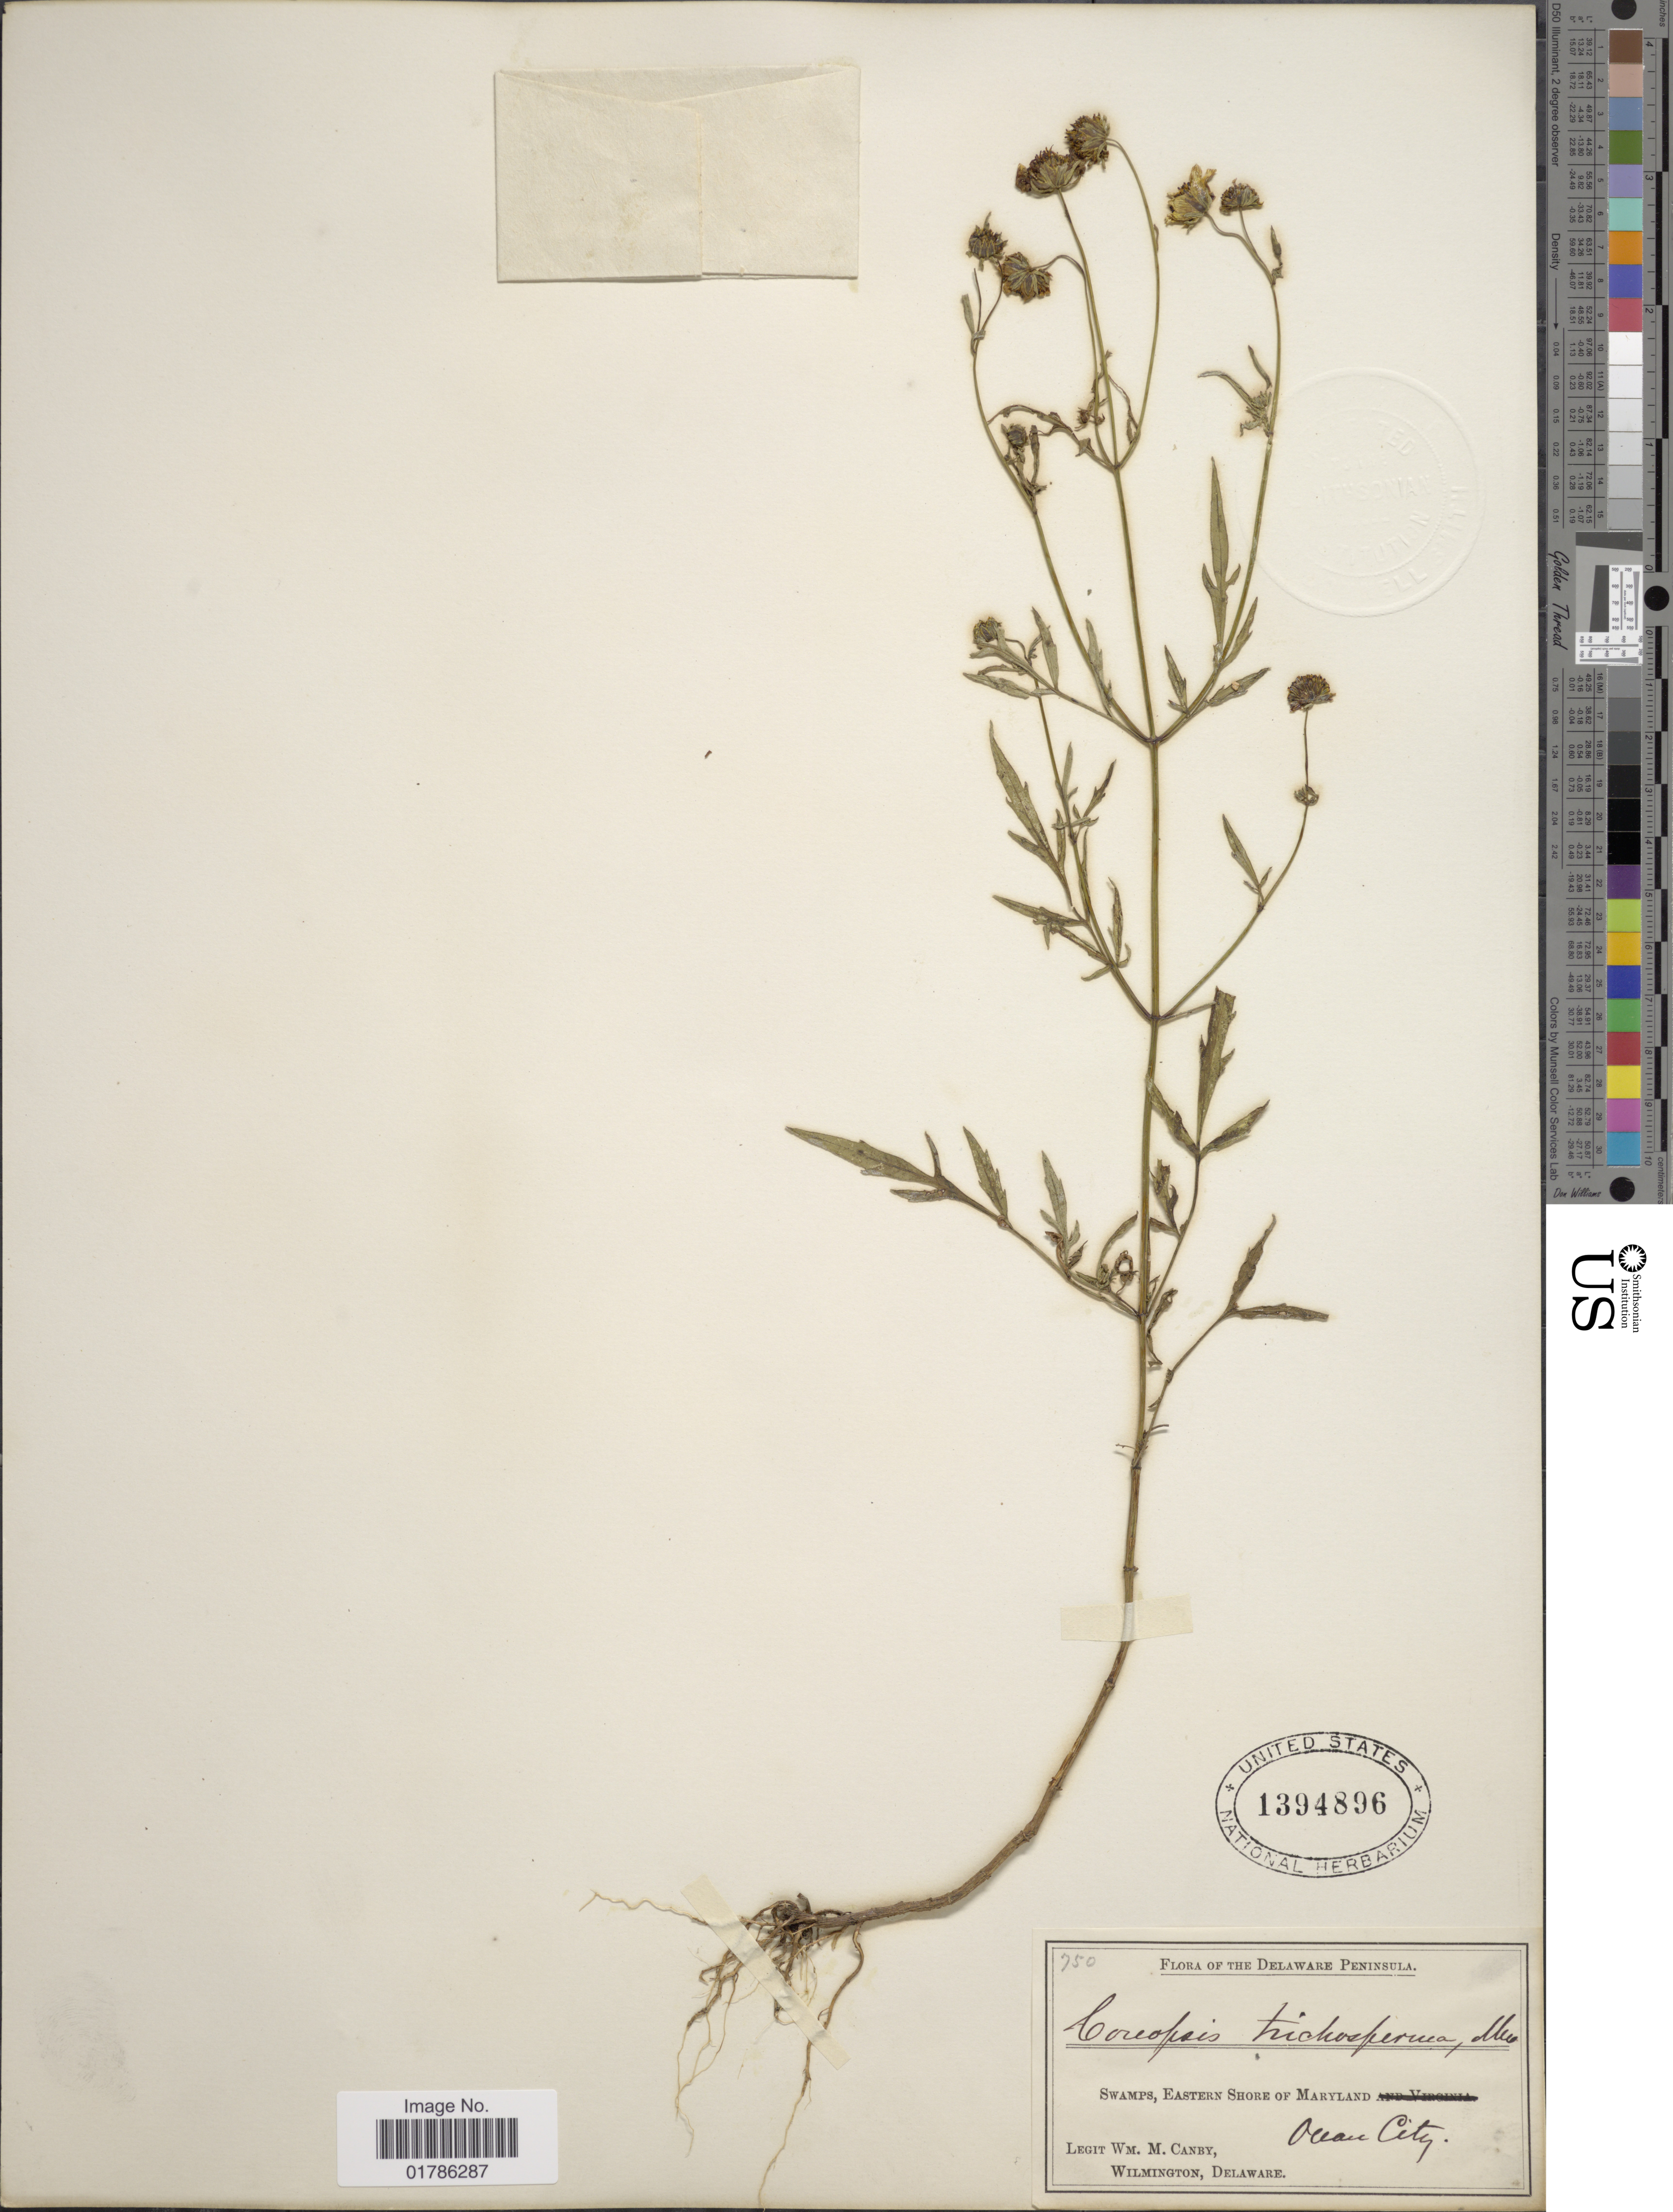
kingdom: Plantae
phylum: Tracheophyta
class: Magnoliopsida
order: Asterales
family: Asteraceae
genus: Bidens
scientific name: Bidens coronata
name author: (L.) Britton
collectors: W. M. Canby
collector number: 750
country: United States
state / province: Maryland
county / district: Worcester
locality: Eastern Shore of Maryland, Ocean City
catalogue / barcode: US 1394896